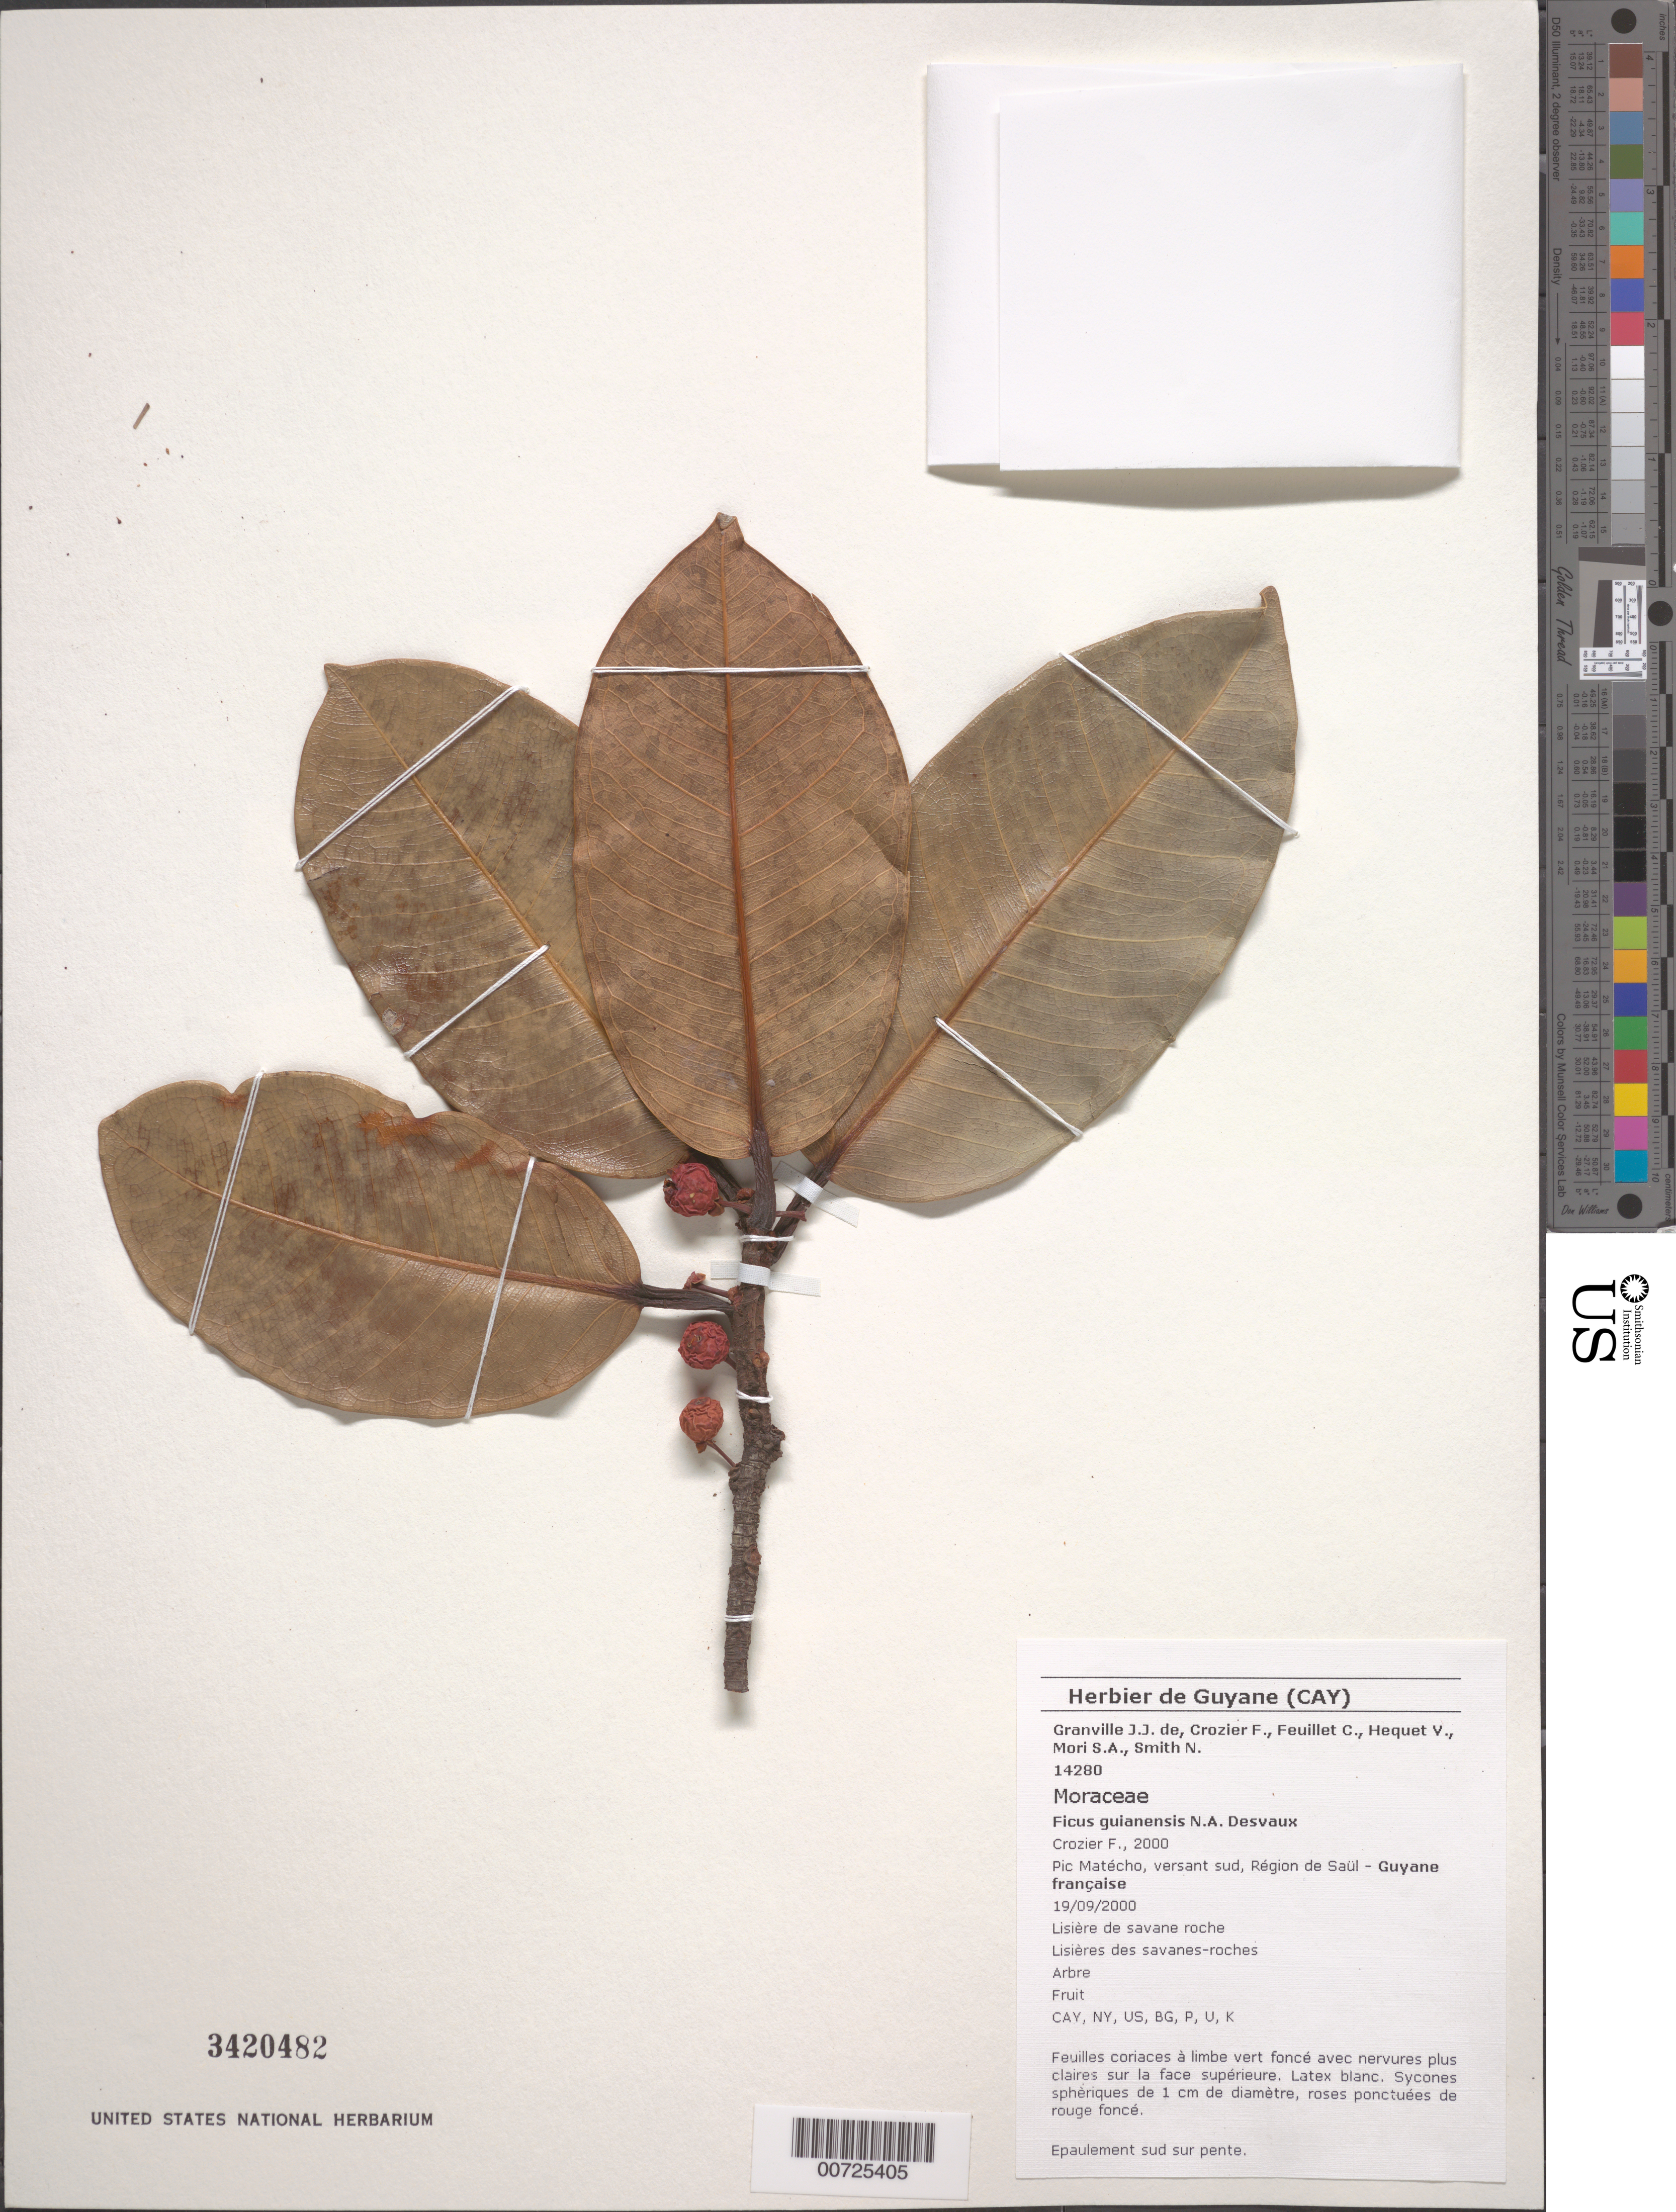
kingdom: Plantae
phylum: Tracheophyta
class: Magnoliopsida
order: Rosales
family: Moraceae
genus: Ficus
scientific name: Ficus guianensis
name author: Desv. ex Ham.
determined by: Crozier, F.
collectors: J.-J. de Granville, F. Crozier, C. Feuillet, V. Hequet, S. Mori & N. Smith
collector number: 14280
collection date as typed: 19-Sep-00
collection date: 2000-09-19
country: French Guiana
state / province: Saint-Laurent-du-Maroni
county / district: Saül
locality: Pic Matécho, versant sud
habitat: Lisière de savane roche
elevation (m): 450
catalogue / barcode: US 3420482